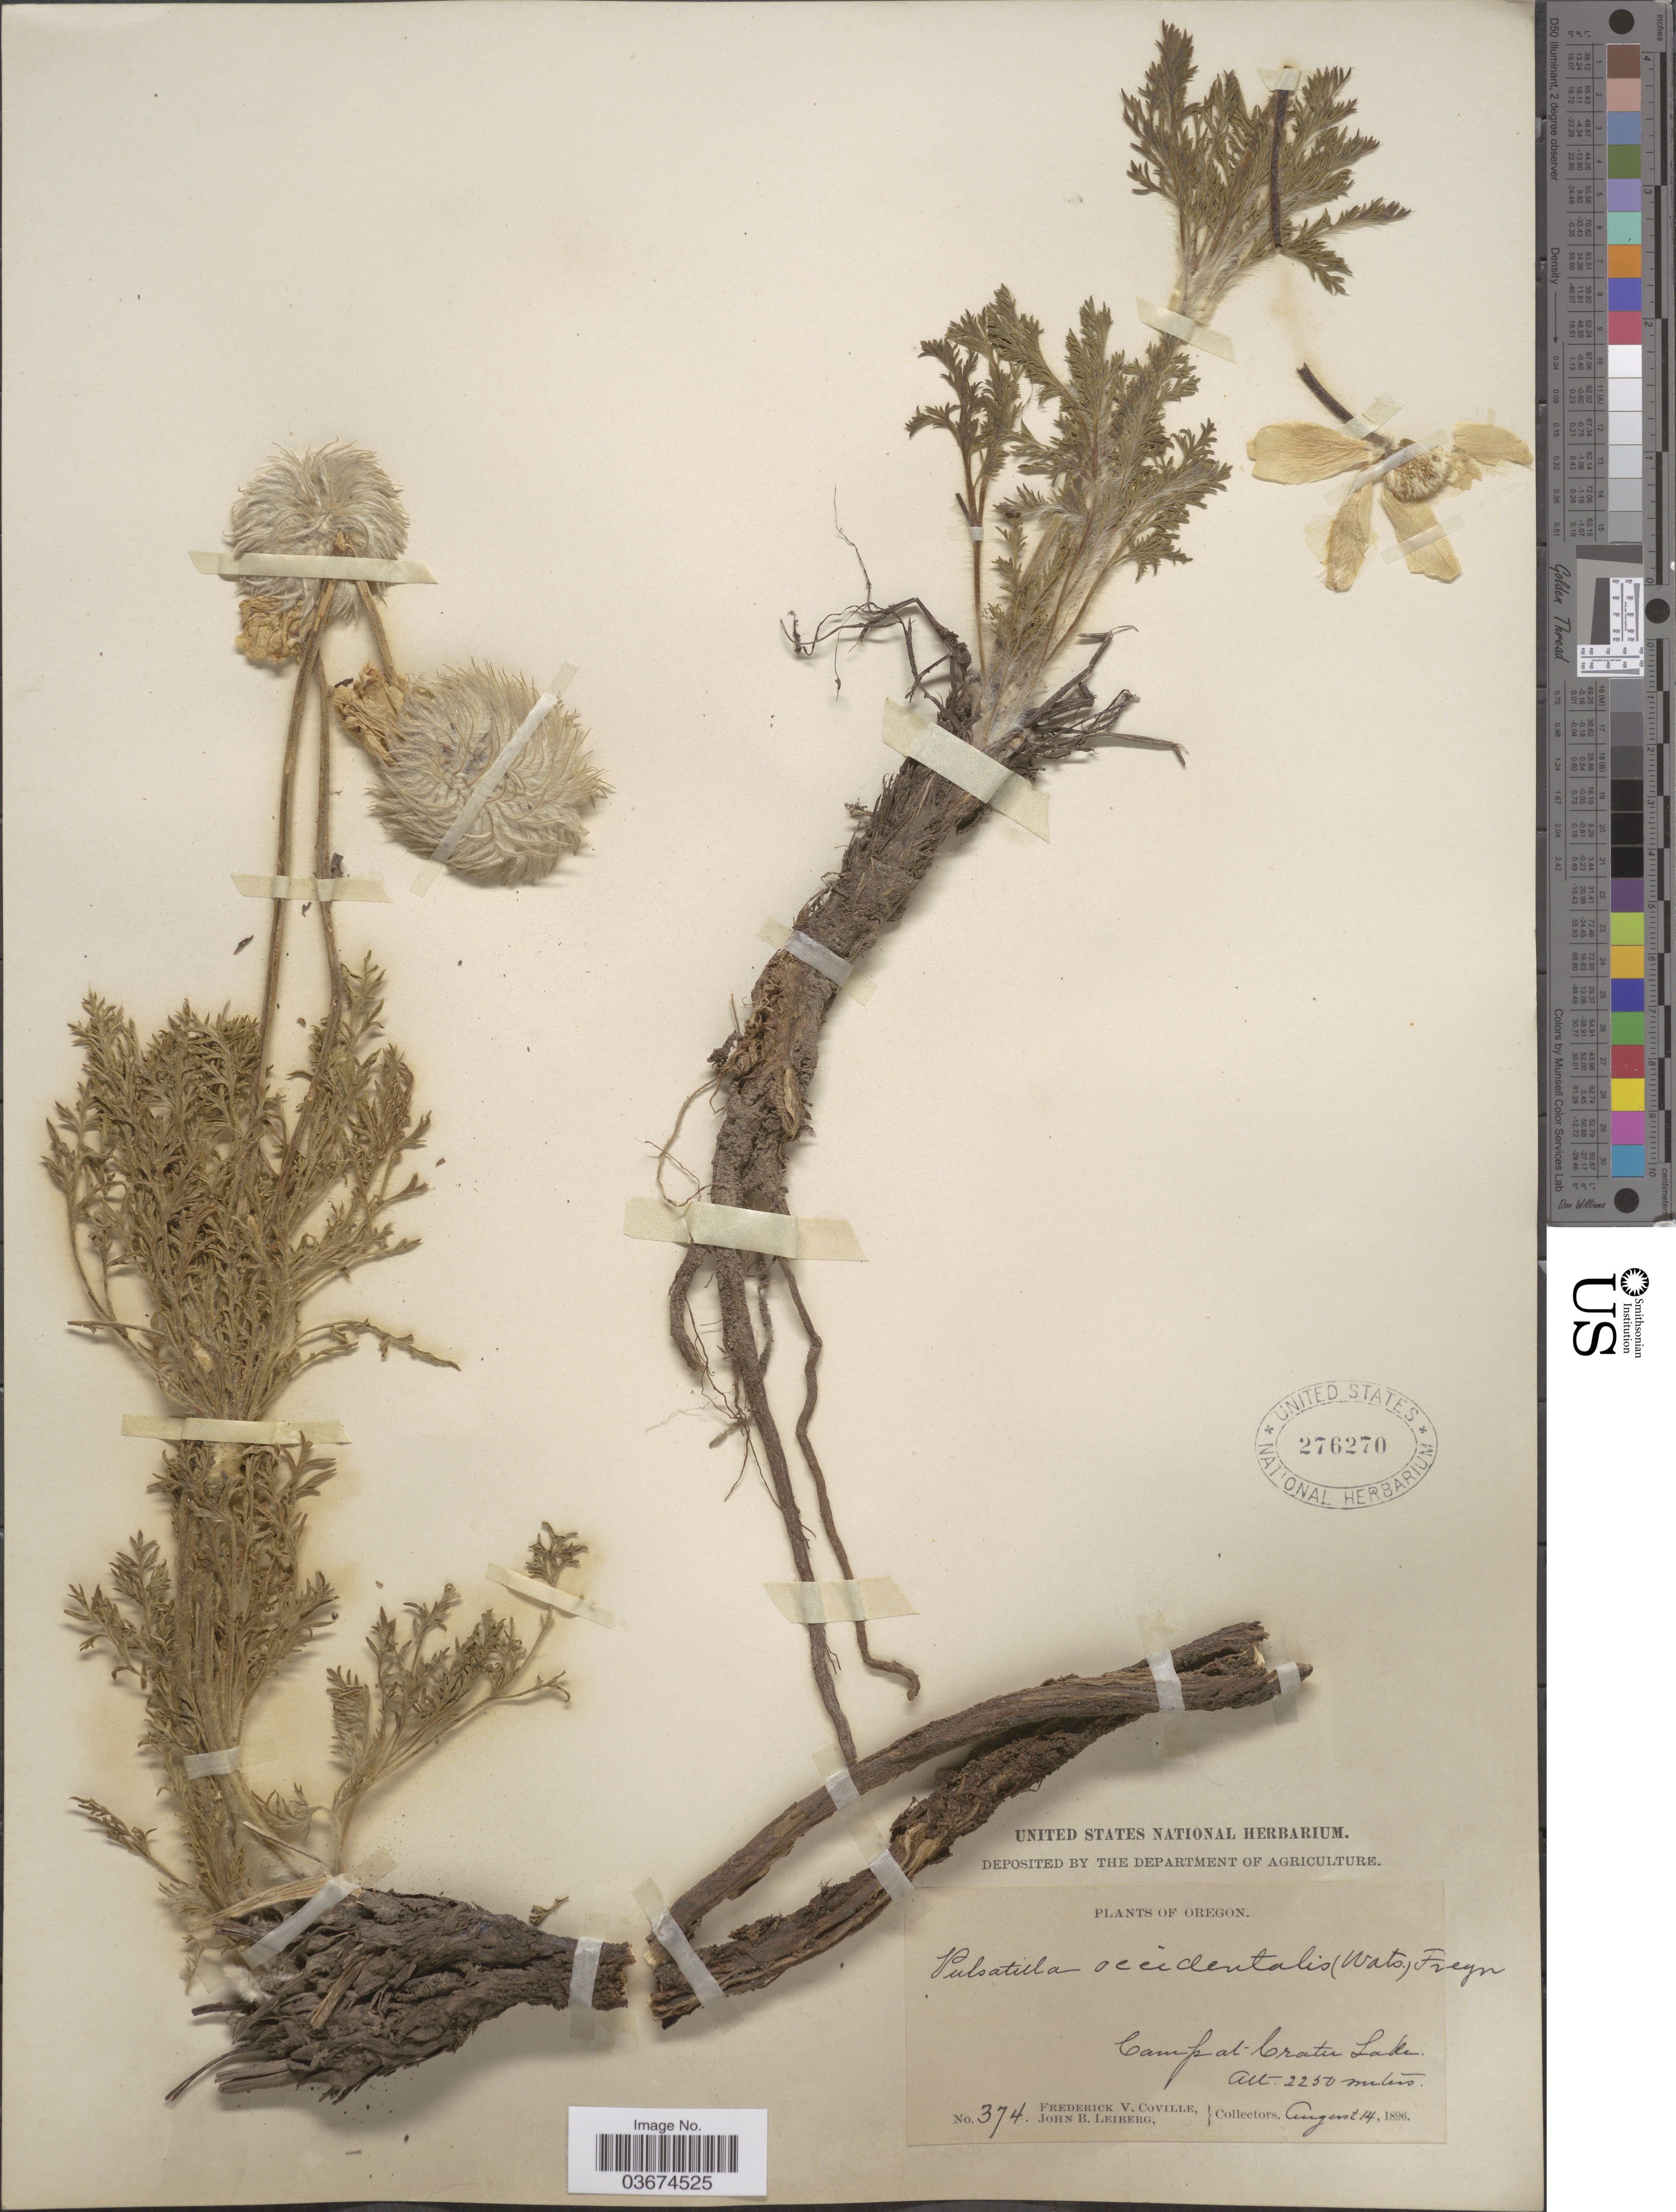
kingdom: Plantae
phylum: Tracheophyta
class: Magnoliopsida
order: Ranunculales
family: Ranunculaceae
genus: Pulsatilla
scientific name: Pulsatilla occidentalis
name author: (S. Watson) Freyn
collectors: F. V. Coville & J. B. Leiberg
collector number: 374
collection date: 1896-08-14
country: United States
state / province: Oregon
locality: Camp at Crater Lake.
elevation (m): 2250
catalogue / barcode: US 276270